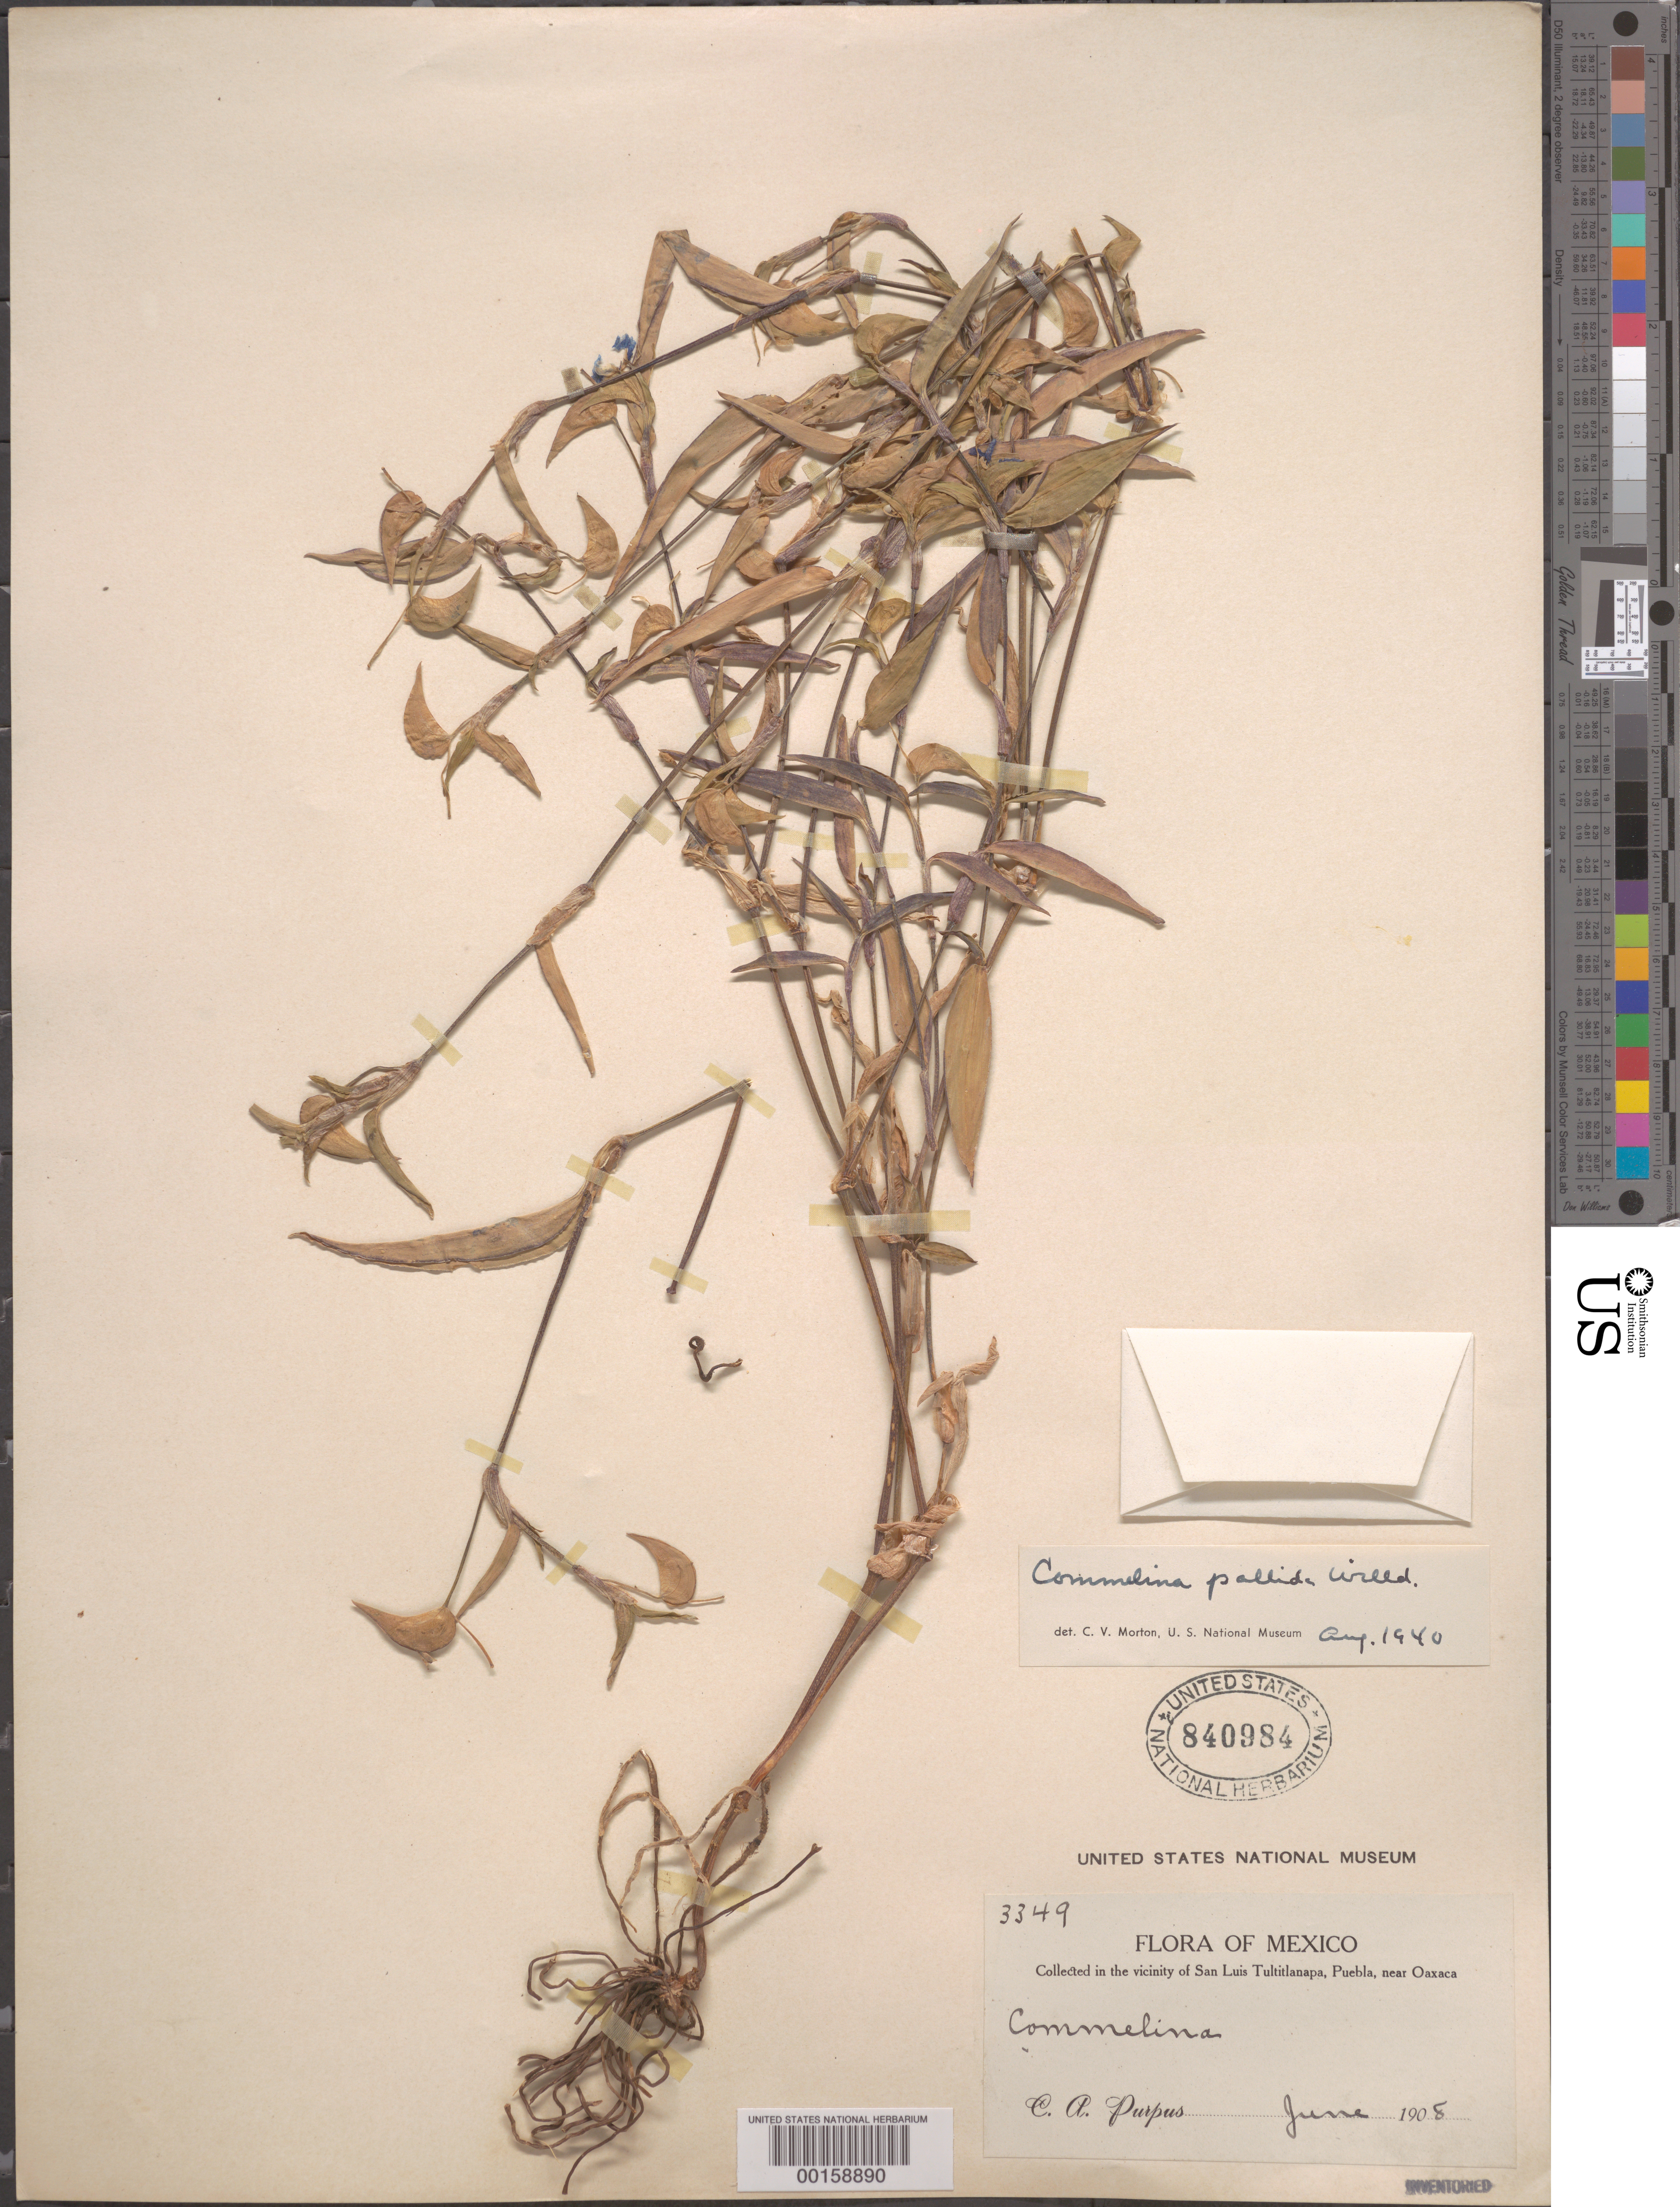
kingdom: Plantae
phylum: Tracheophyta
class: Liliopsida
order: Commelinales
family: Commelinaceae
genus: Commelina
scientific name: Commelina pallida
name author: Willd.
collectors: C. A. Purpus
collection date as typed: Jun 1908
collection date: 1908-06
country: Mexico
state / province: Puebla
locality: San luis tultitlanapa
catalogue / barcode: US 840984